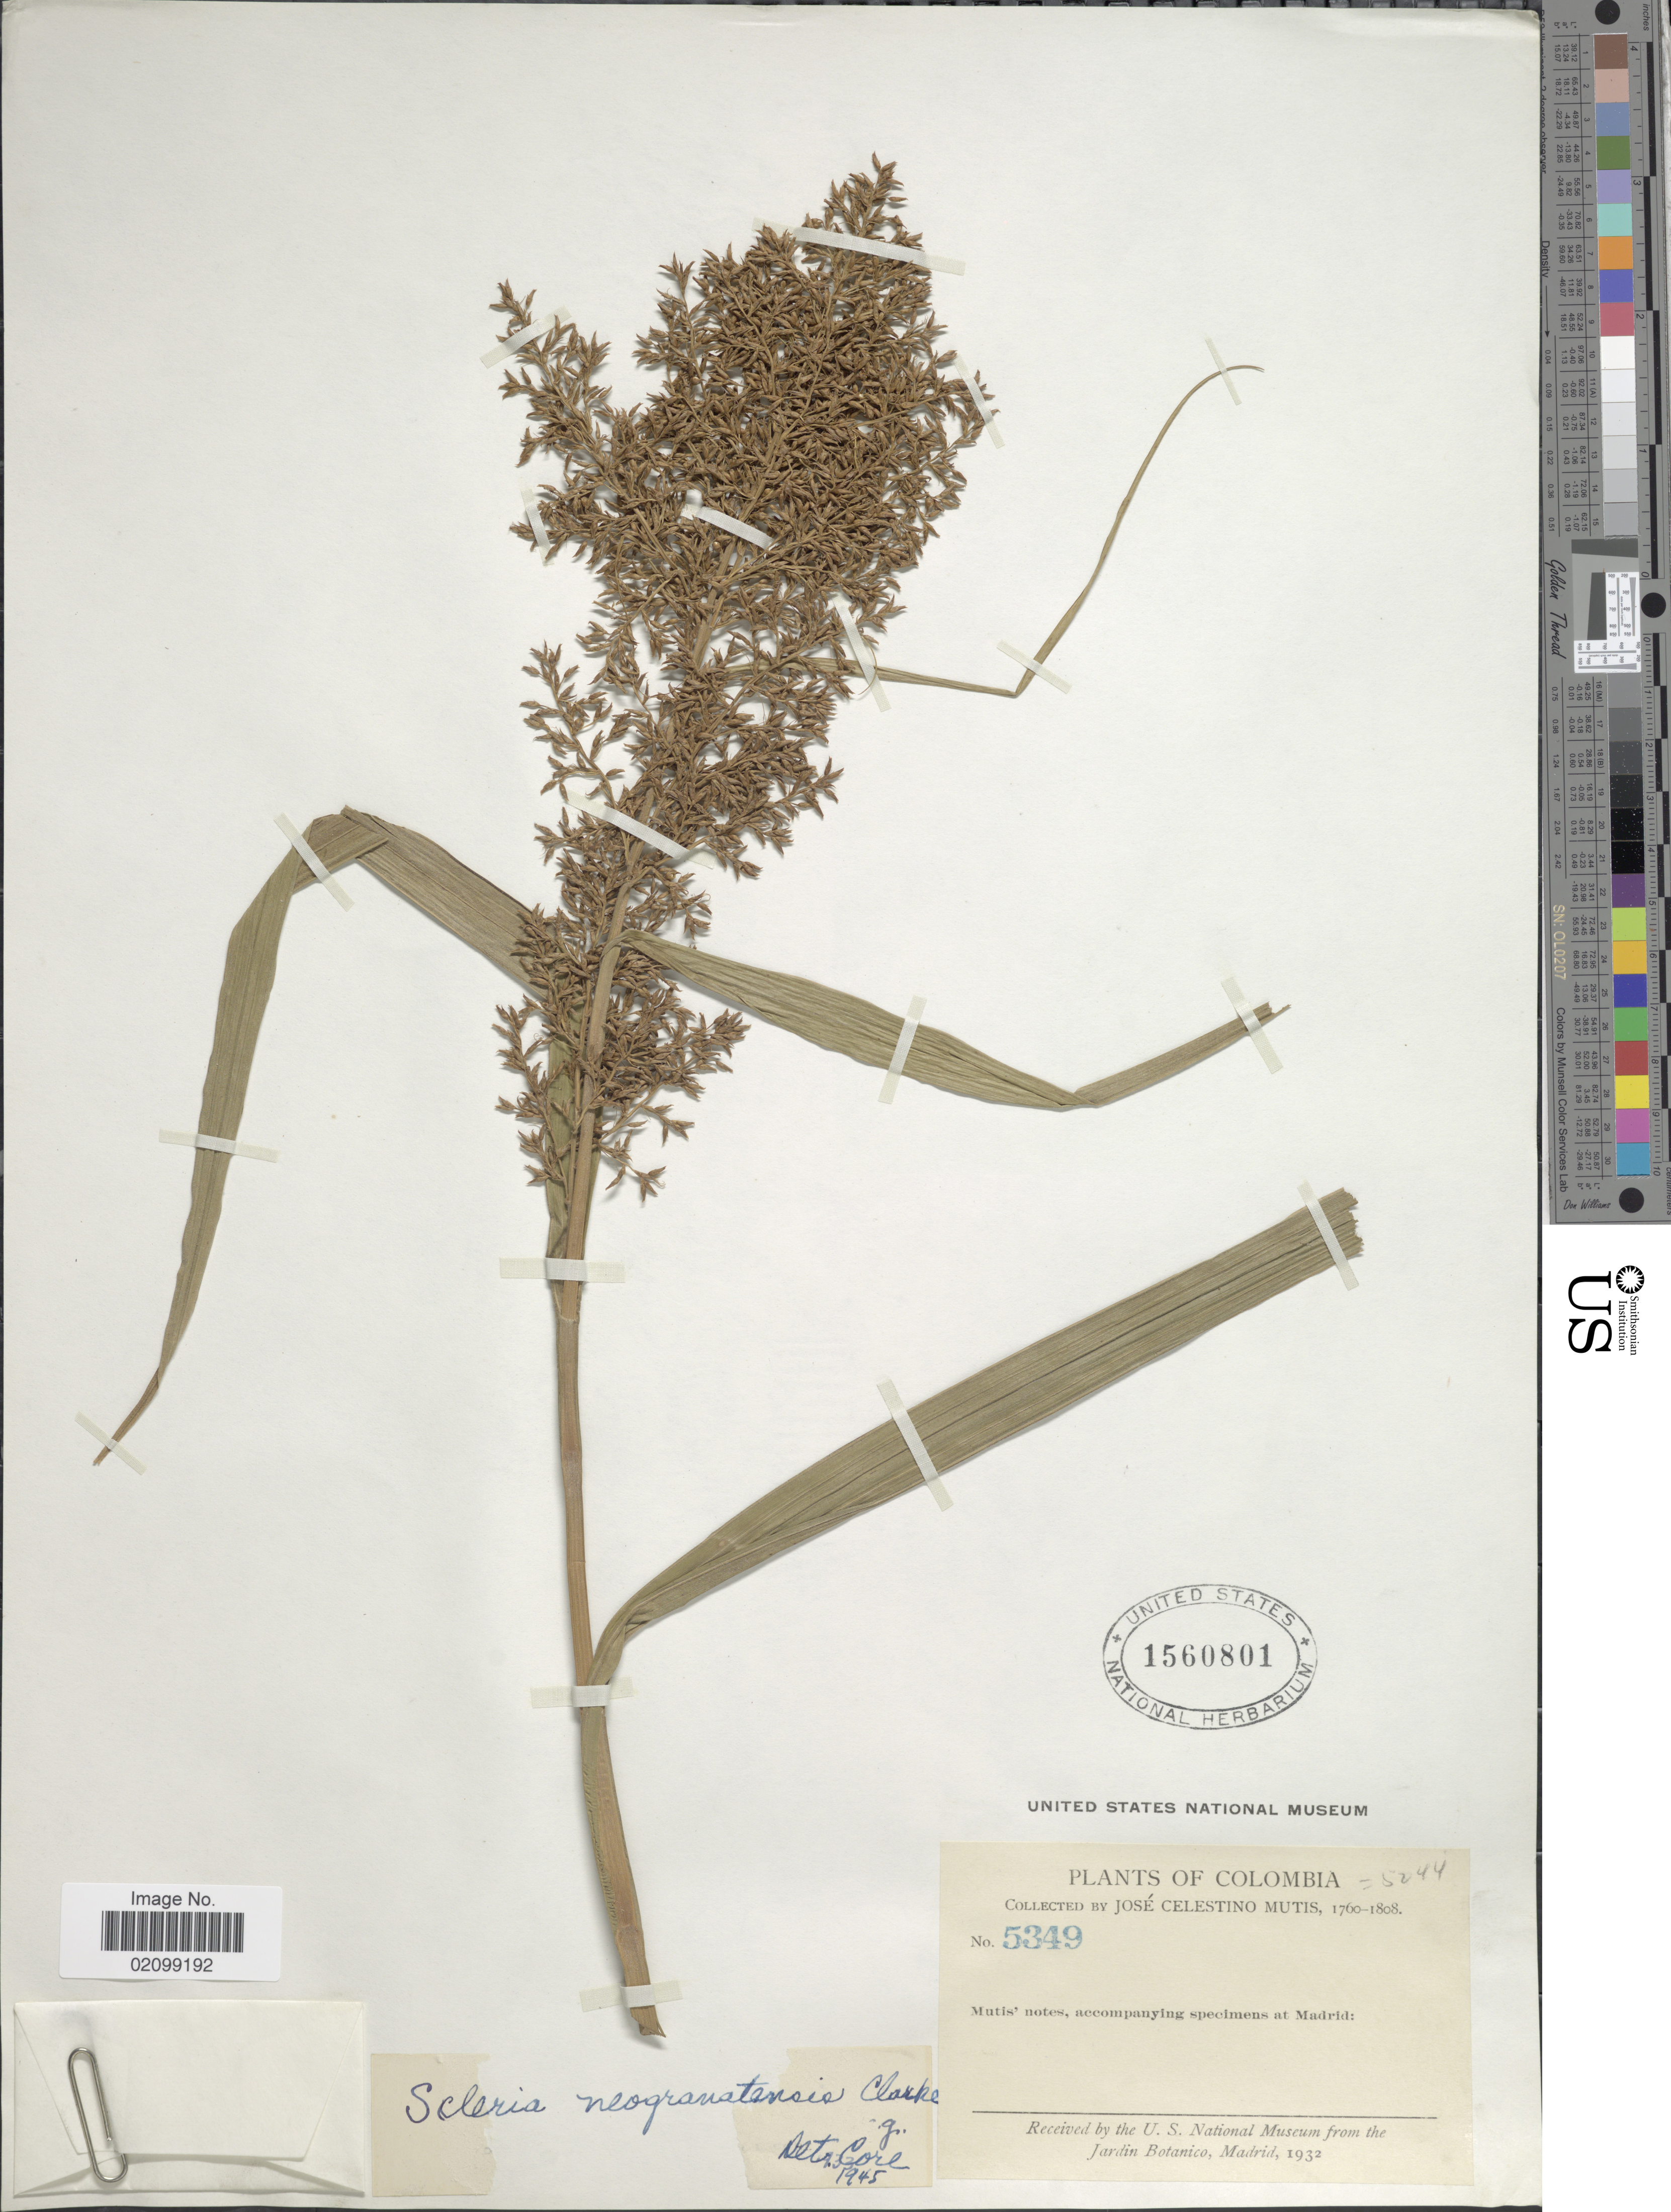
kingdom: Plantae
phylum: Tracheophyta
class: Liliopsida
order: Poales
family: Cyperaceae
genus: Scleria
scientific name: Scleria neogranatensis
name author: C.B. Clarke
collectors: J. C. B. Mutis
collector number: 5349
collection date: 1760/1808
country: Colombia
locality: Colombia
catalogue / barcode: US 1560801